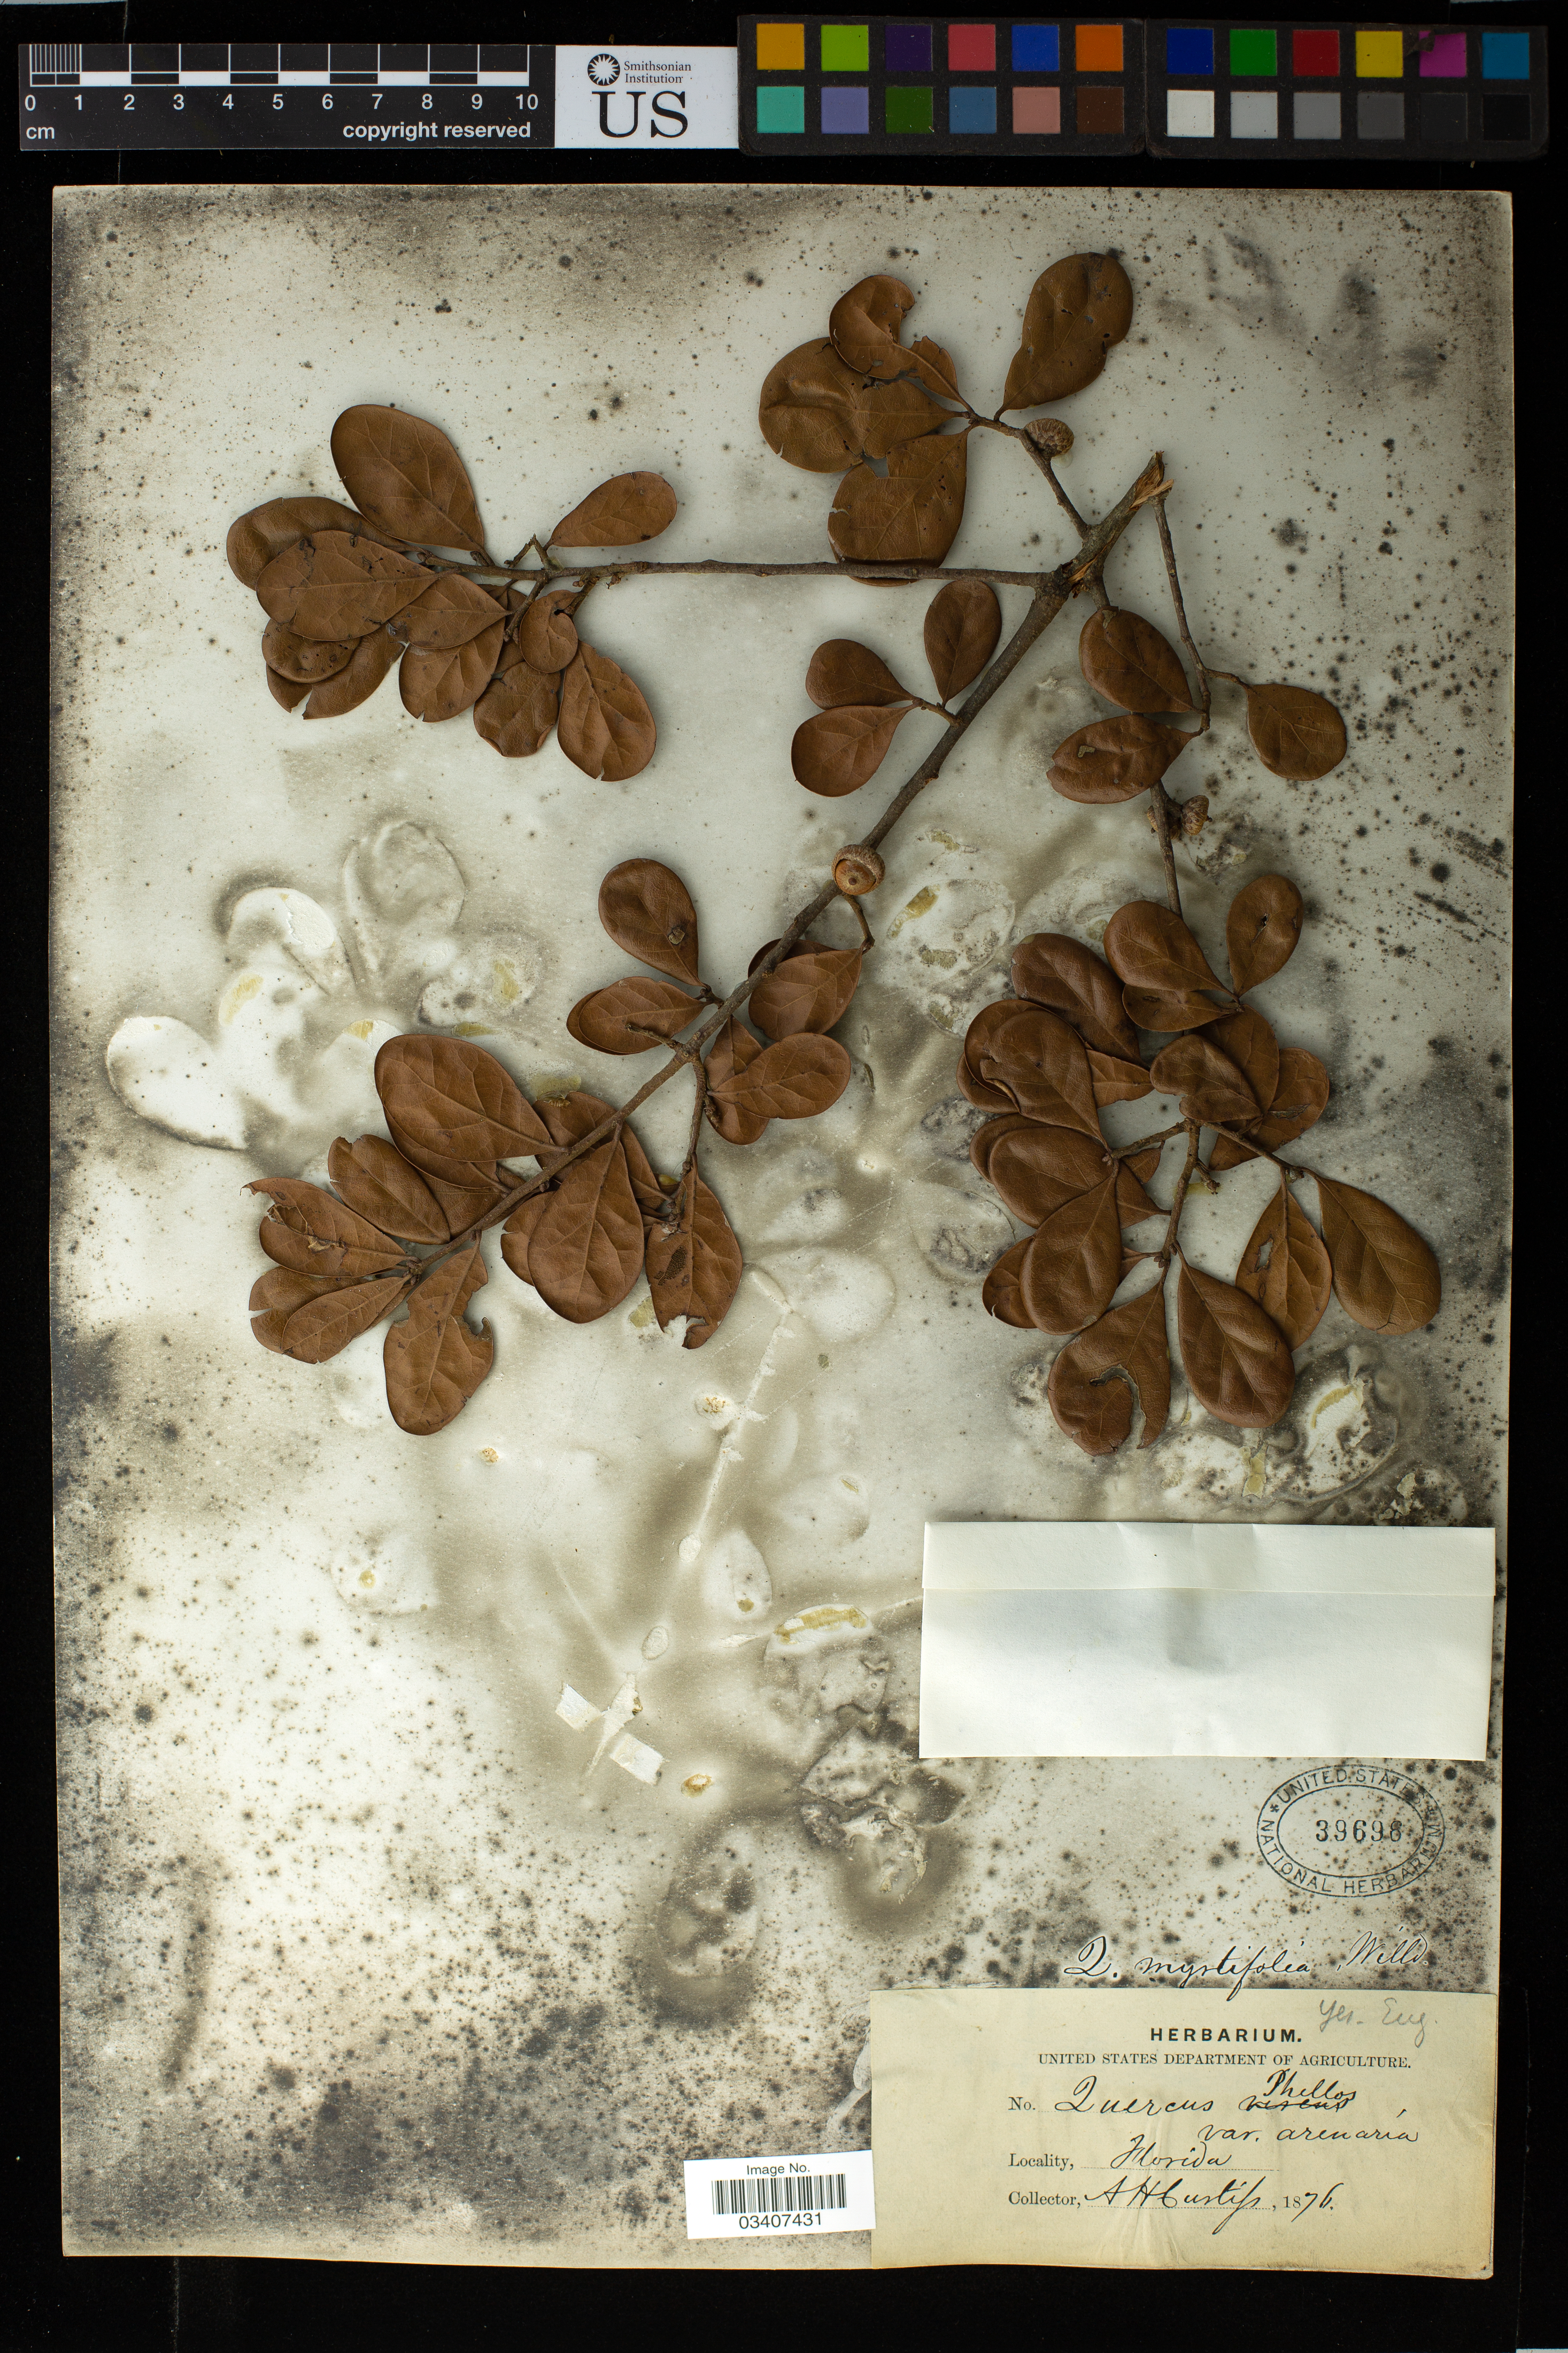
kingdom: Plantae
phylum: Tracheophyta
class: Magnoliopsida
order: Fagales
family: Fagaceae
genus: Quercus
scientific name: Quercus myrtifolia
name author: Willd.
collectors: A. Curtip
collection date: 1876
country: United States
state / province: Florida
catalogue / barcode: US 39696